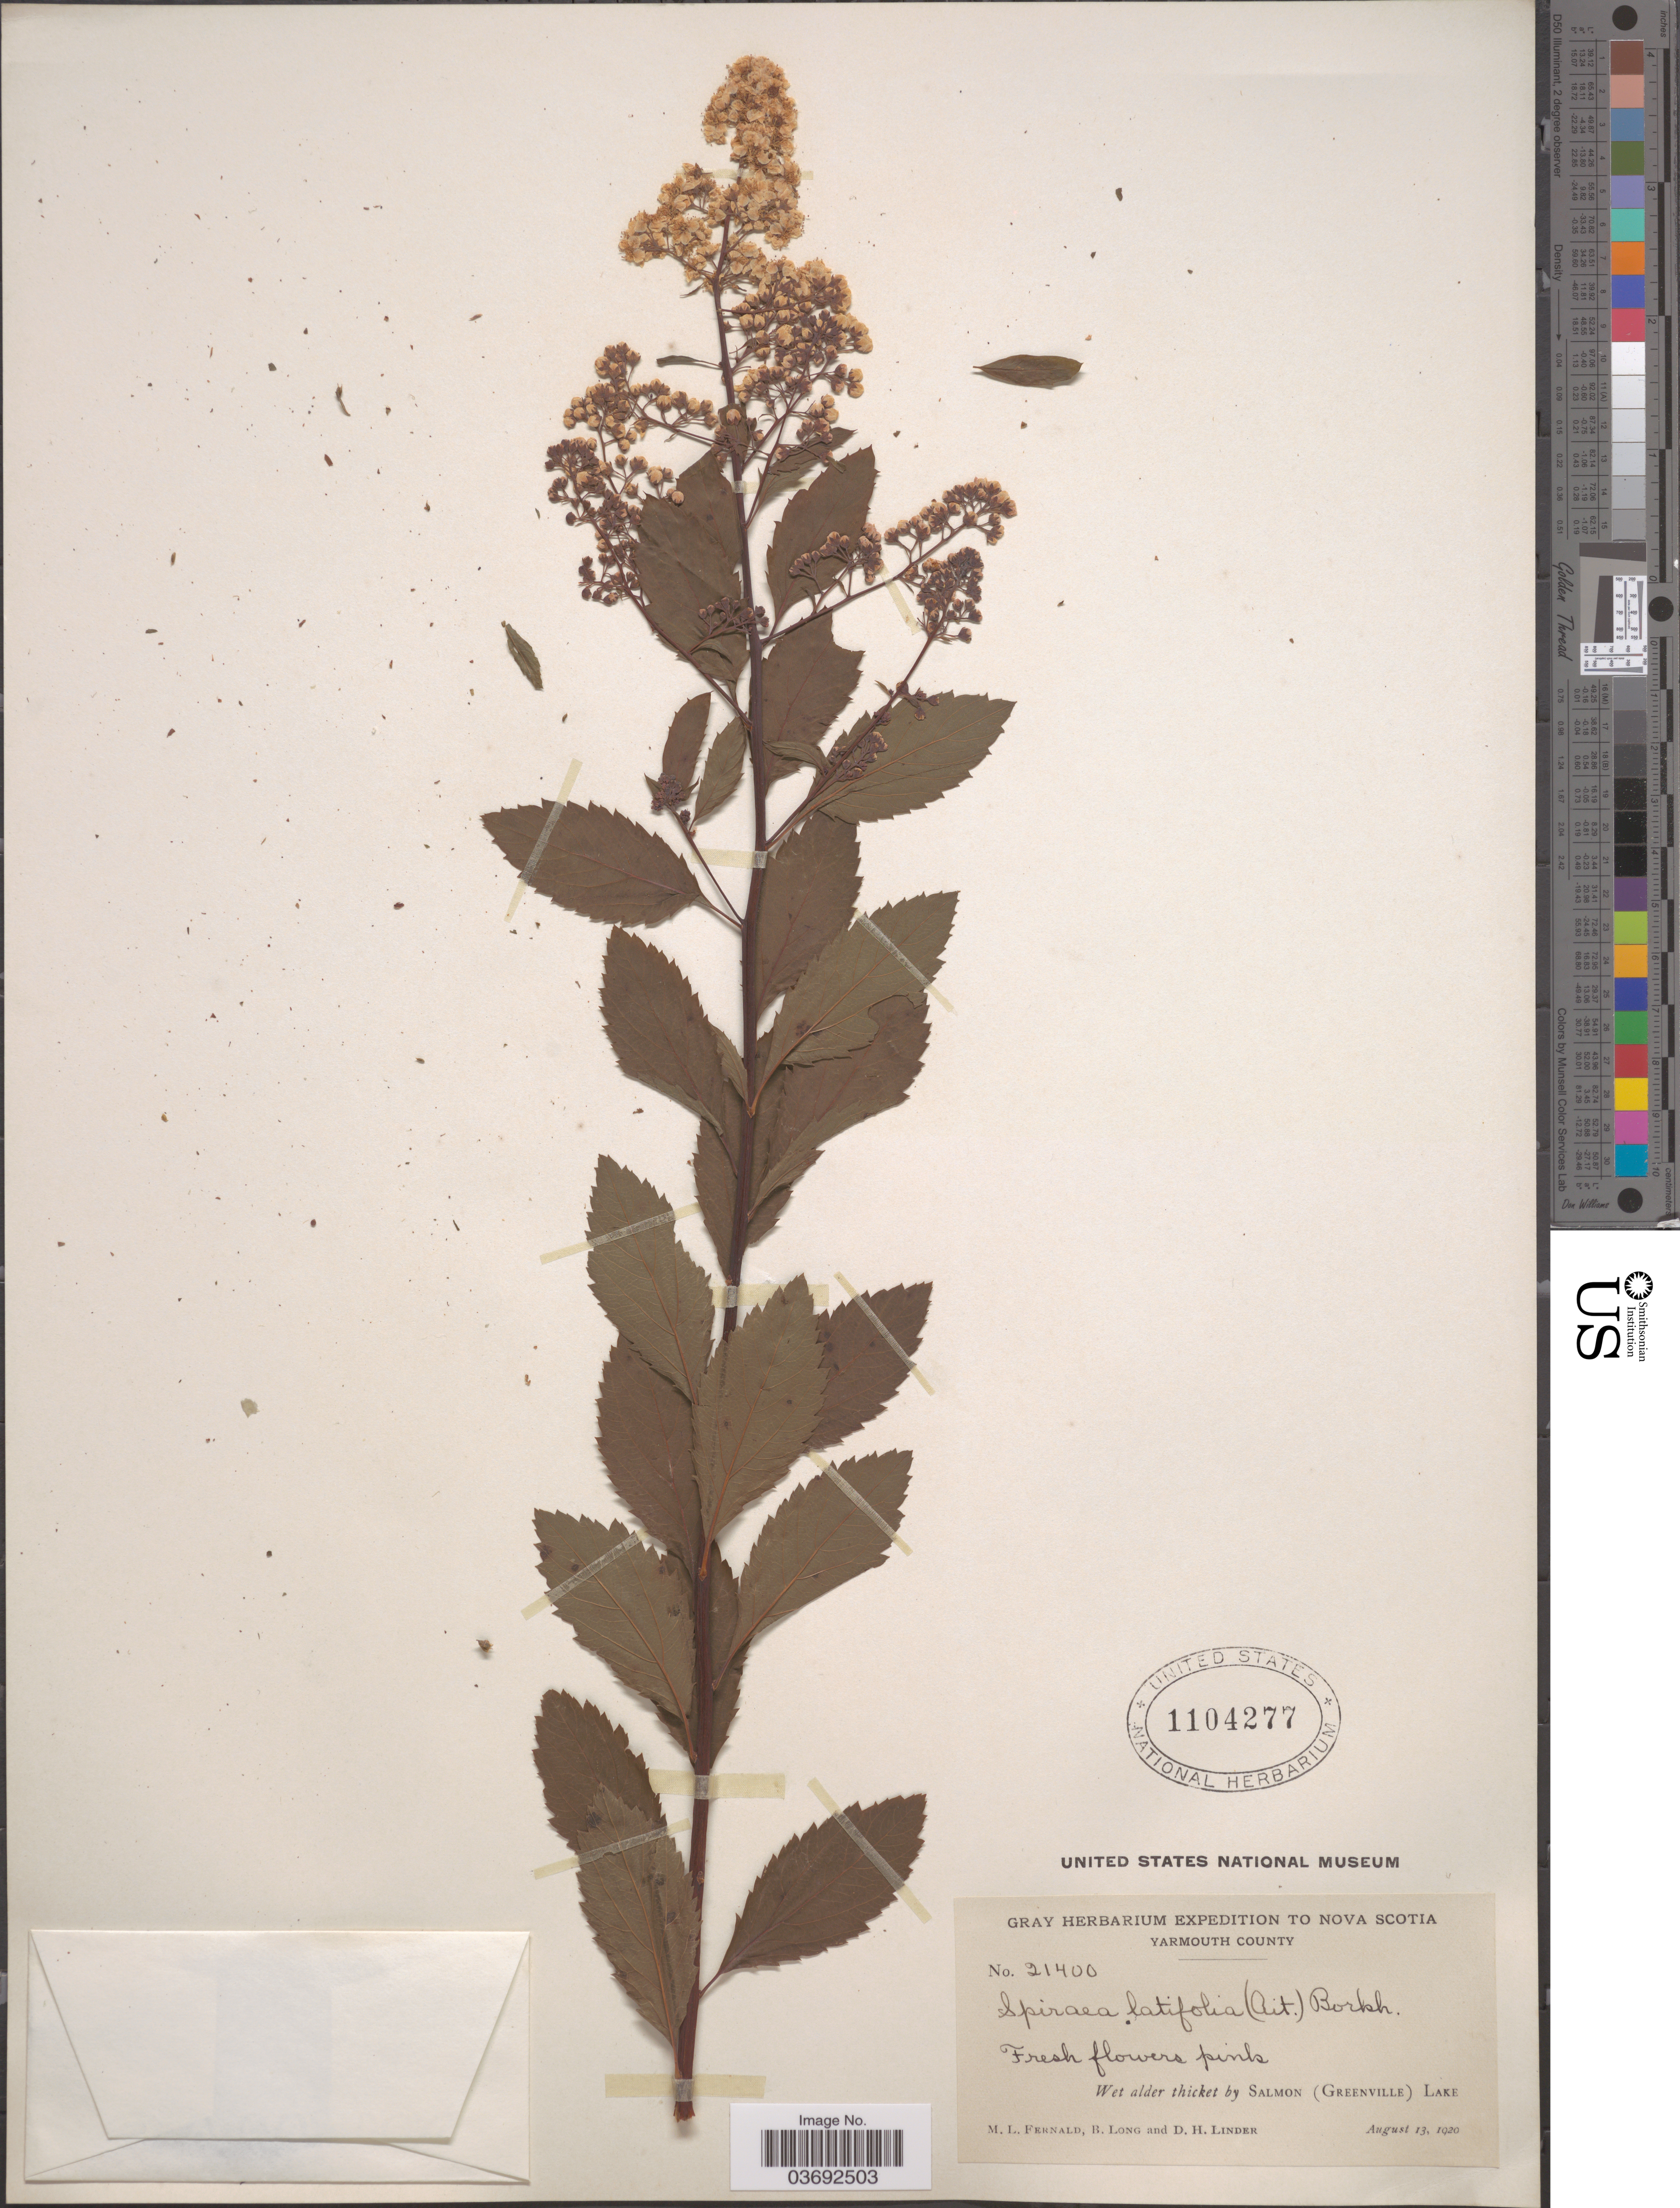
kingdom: Plantae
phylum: Tracheophyta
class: Magnoliopsida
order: Rosales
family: Rosaceae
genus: Spiraea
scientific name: Spiraea latifolia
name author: Borkh.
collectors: M. L. Fernald, B. Long & D. Linder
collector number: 21400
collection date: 1920-08-13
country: Canada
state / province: Nova Scotia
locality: Yarmouth County. By Salmon (Greenville) Lake.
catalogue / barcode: US 1104277